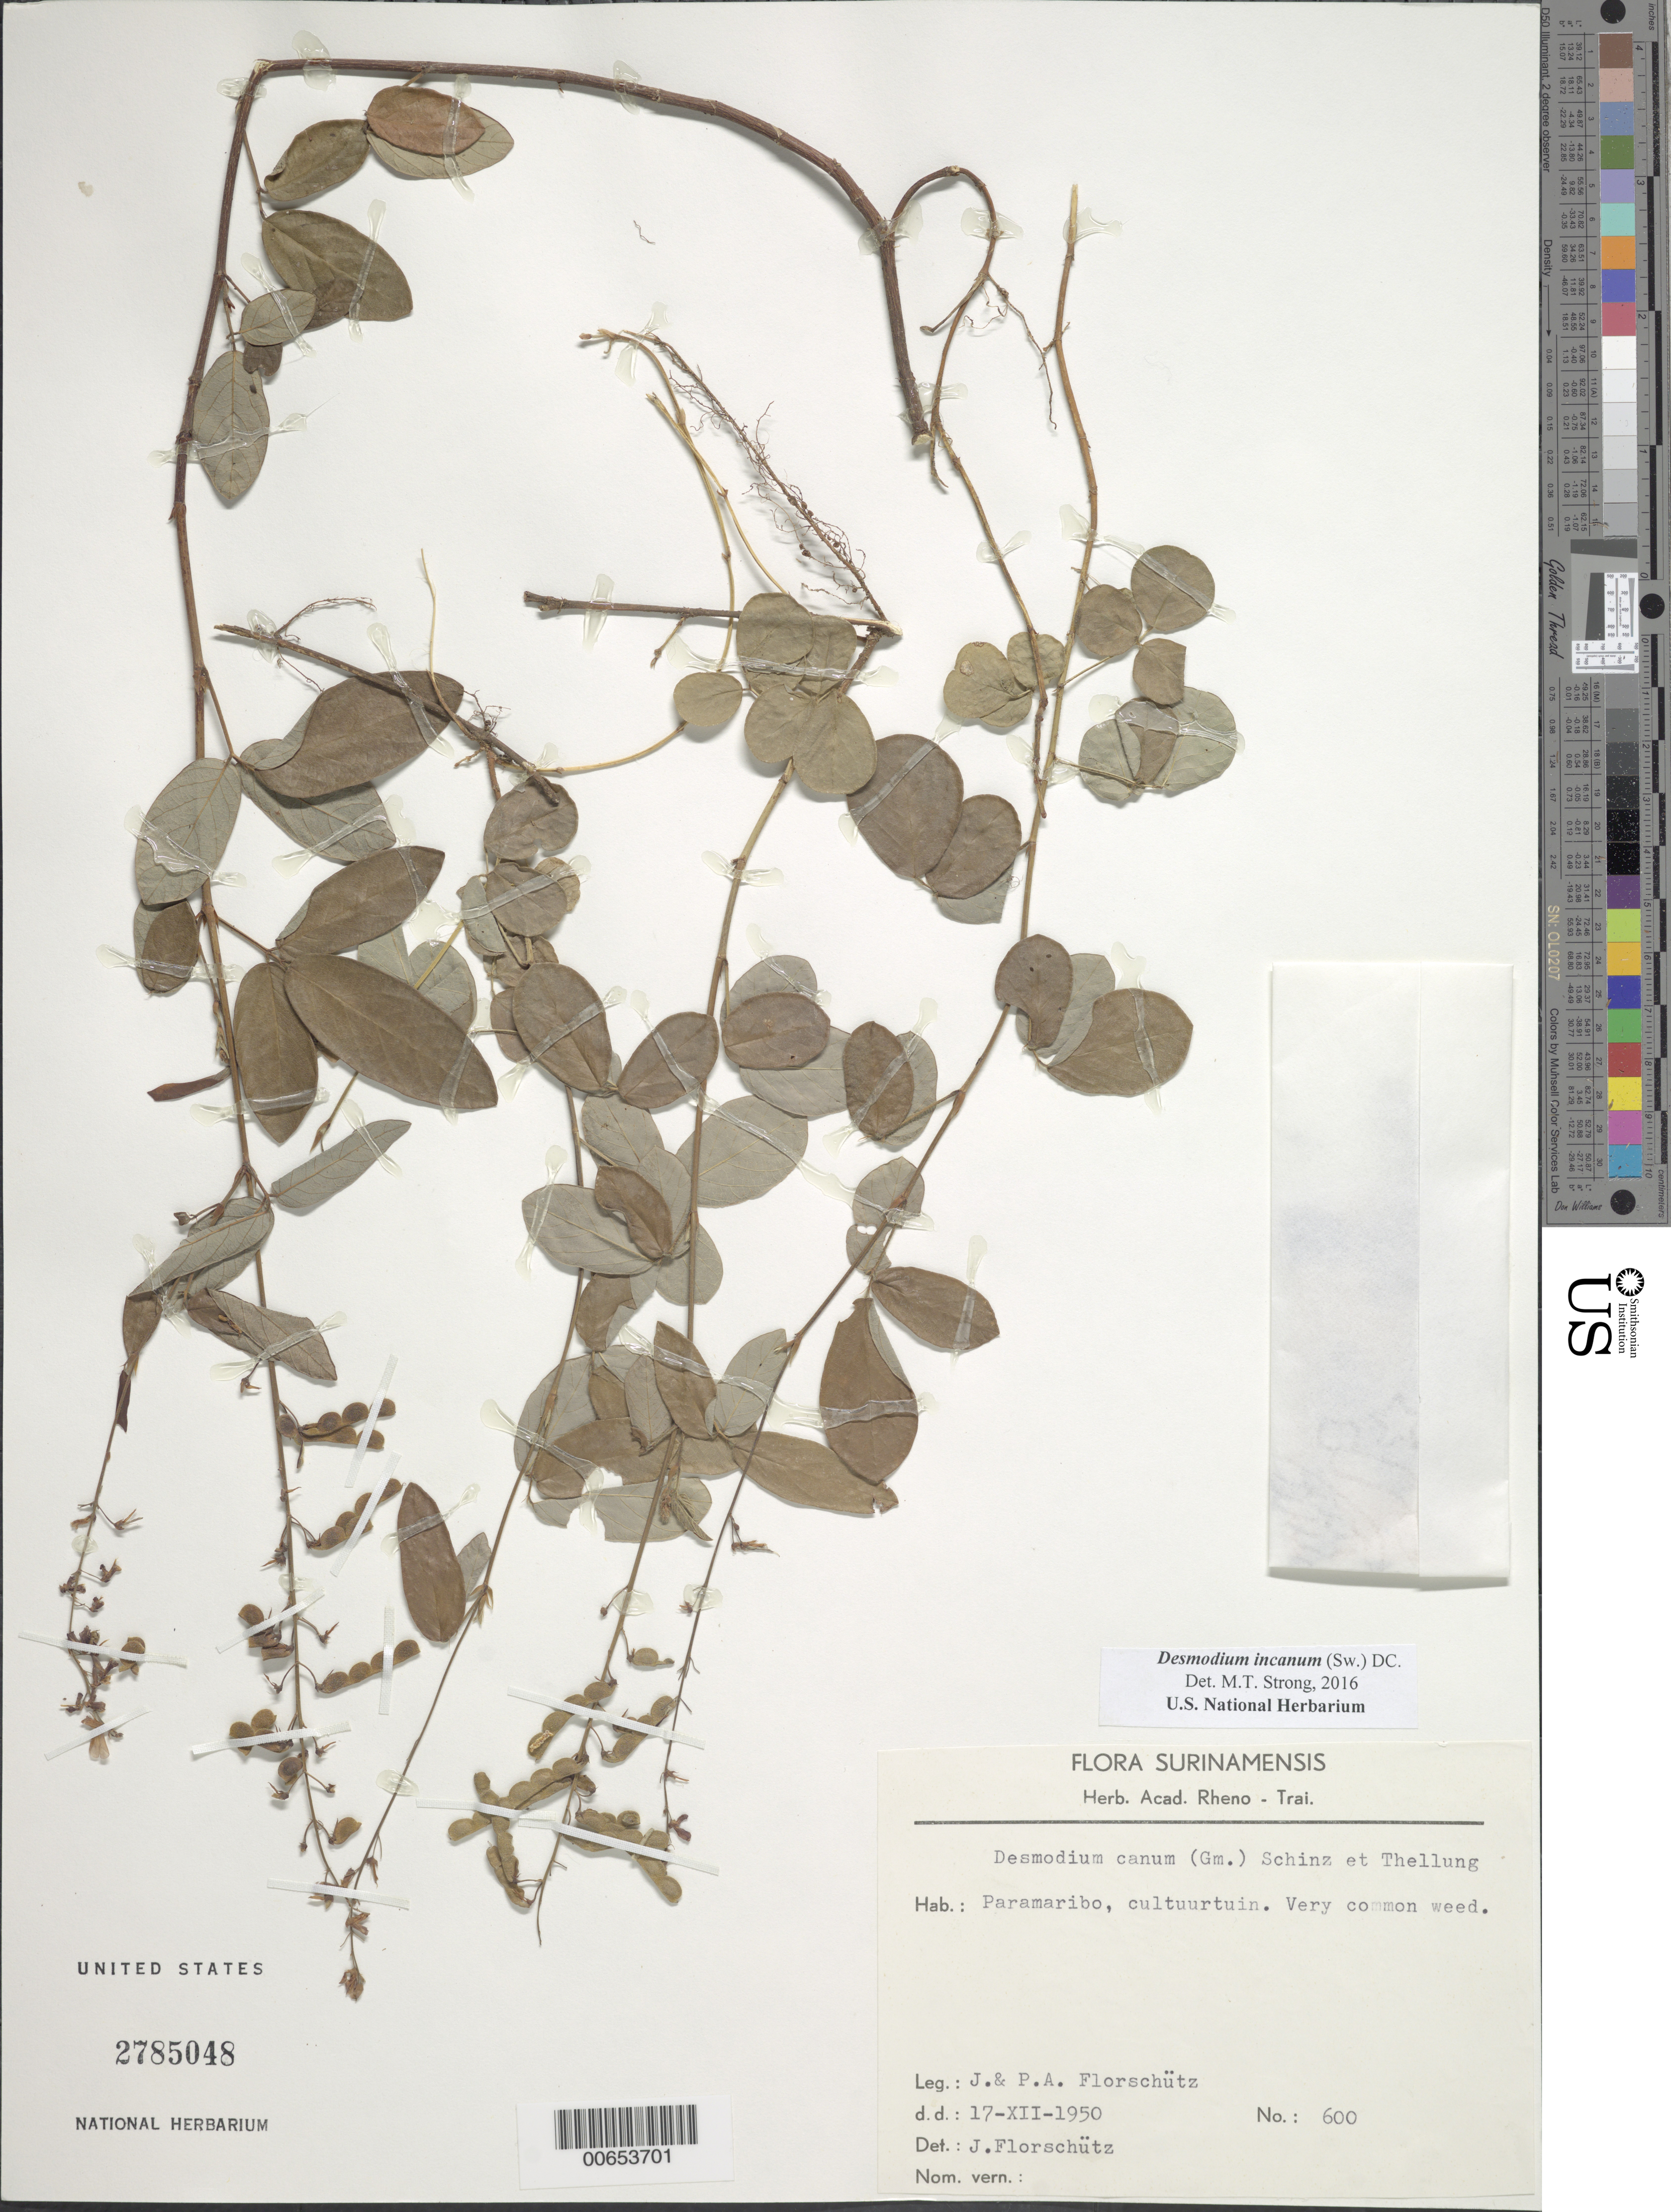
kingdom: Plantae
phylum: Tracheophyta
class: Magnoliopsida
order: Fabales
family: Fabaceae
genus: Desmodium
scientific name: Desmodium incanum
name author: (Sw.) DC.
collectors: J. Florschütz-de Waard & P. Florschütz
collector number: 600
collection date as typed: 17-Jul-50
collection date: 1950-07-17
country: Suriname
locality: Paramaribo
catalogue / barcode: US 2785048